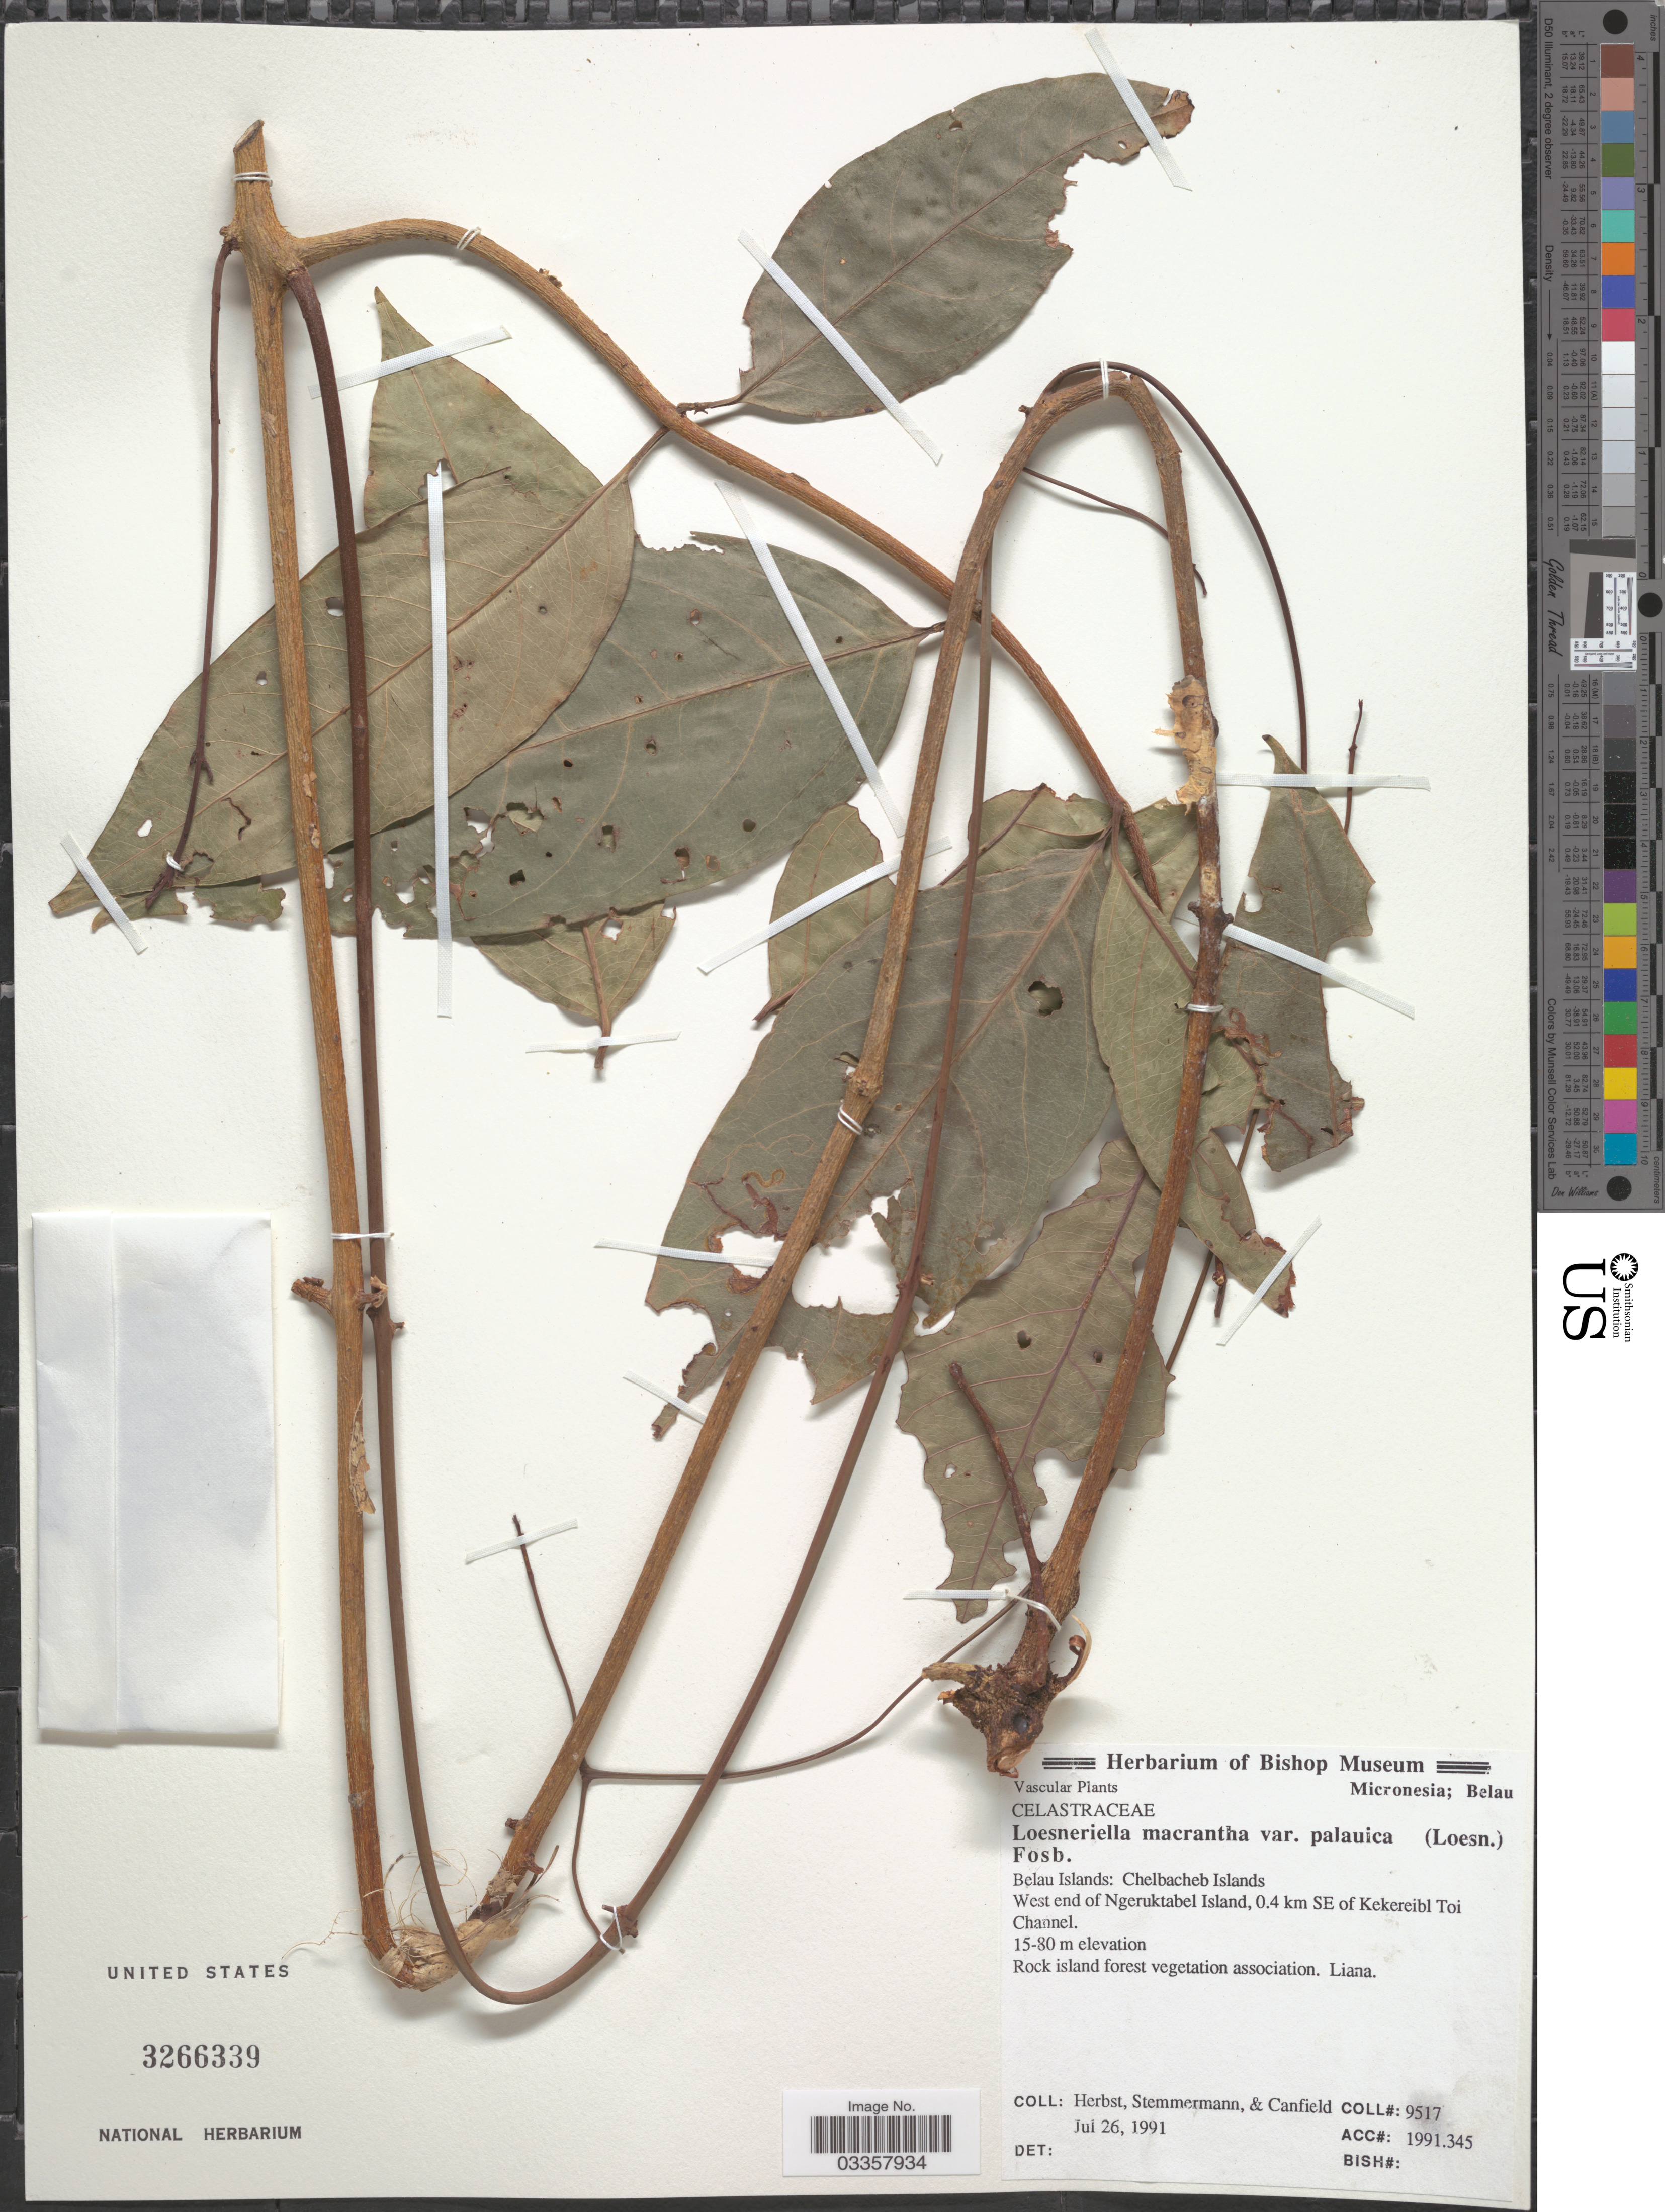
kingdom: Plantae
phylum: Tracheophyta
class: Magnoliopsida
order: Celastrales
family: Celastraceae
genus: Loeseneriella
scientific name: Loeseneriella macrantha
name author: (Korth.) A.C. Sm.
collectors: -. Herbst, -. Stemmermann & -. Canfield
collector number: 9517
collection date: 1991-07-26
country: Palau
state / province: Koror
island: Ngeruktabel [Urukthapel]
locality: Belau Islands: Chelbacheb Islands. West end of Ngeruktabel Island, 0.4 km SE of Kekereibl Toi Channel.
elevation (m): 15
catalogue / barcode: US 3266339